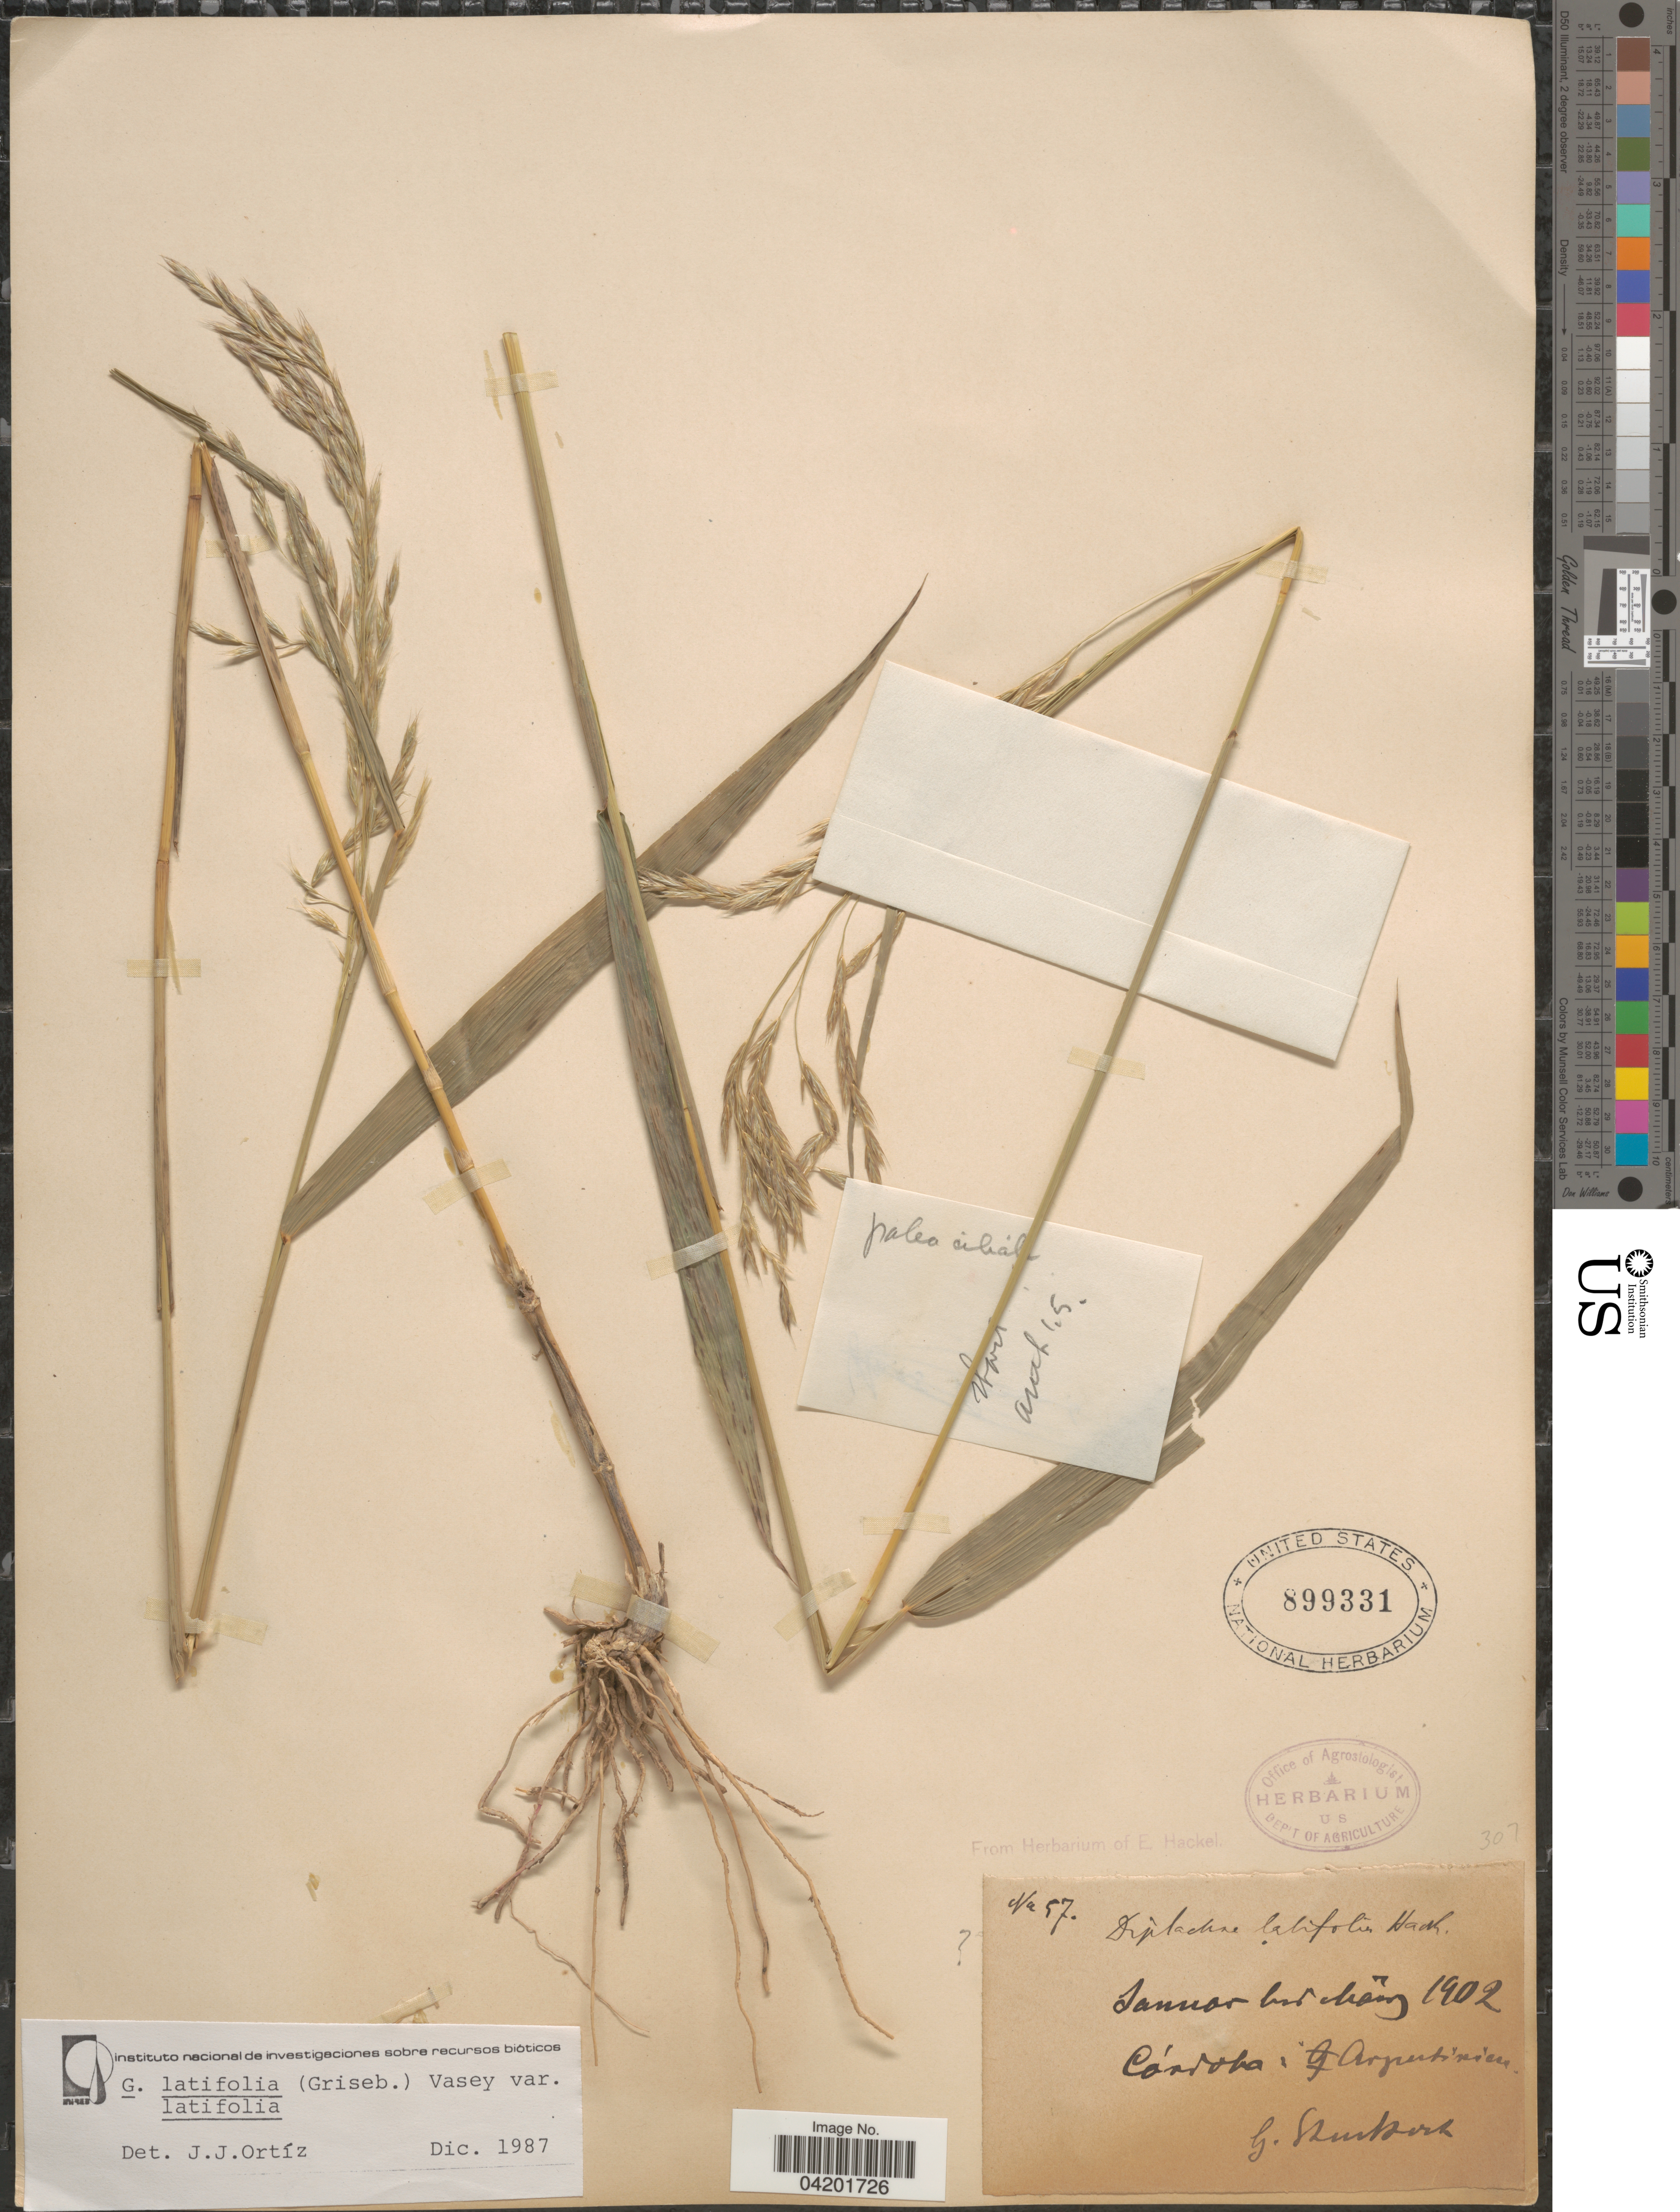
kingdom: Plantae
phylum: Tracheophyta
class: Liliopsida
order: Poales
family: Poaceae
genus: Gouinia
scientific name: Gouinia latifolia var. latifolia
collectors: Stuckert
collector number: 57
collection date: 1902-01/1902-03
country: Argentina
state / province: Cordoba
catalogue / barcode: US 899331